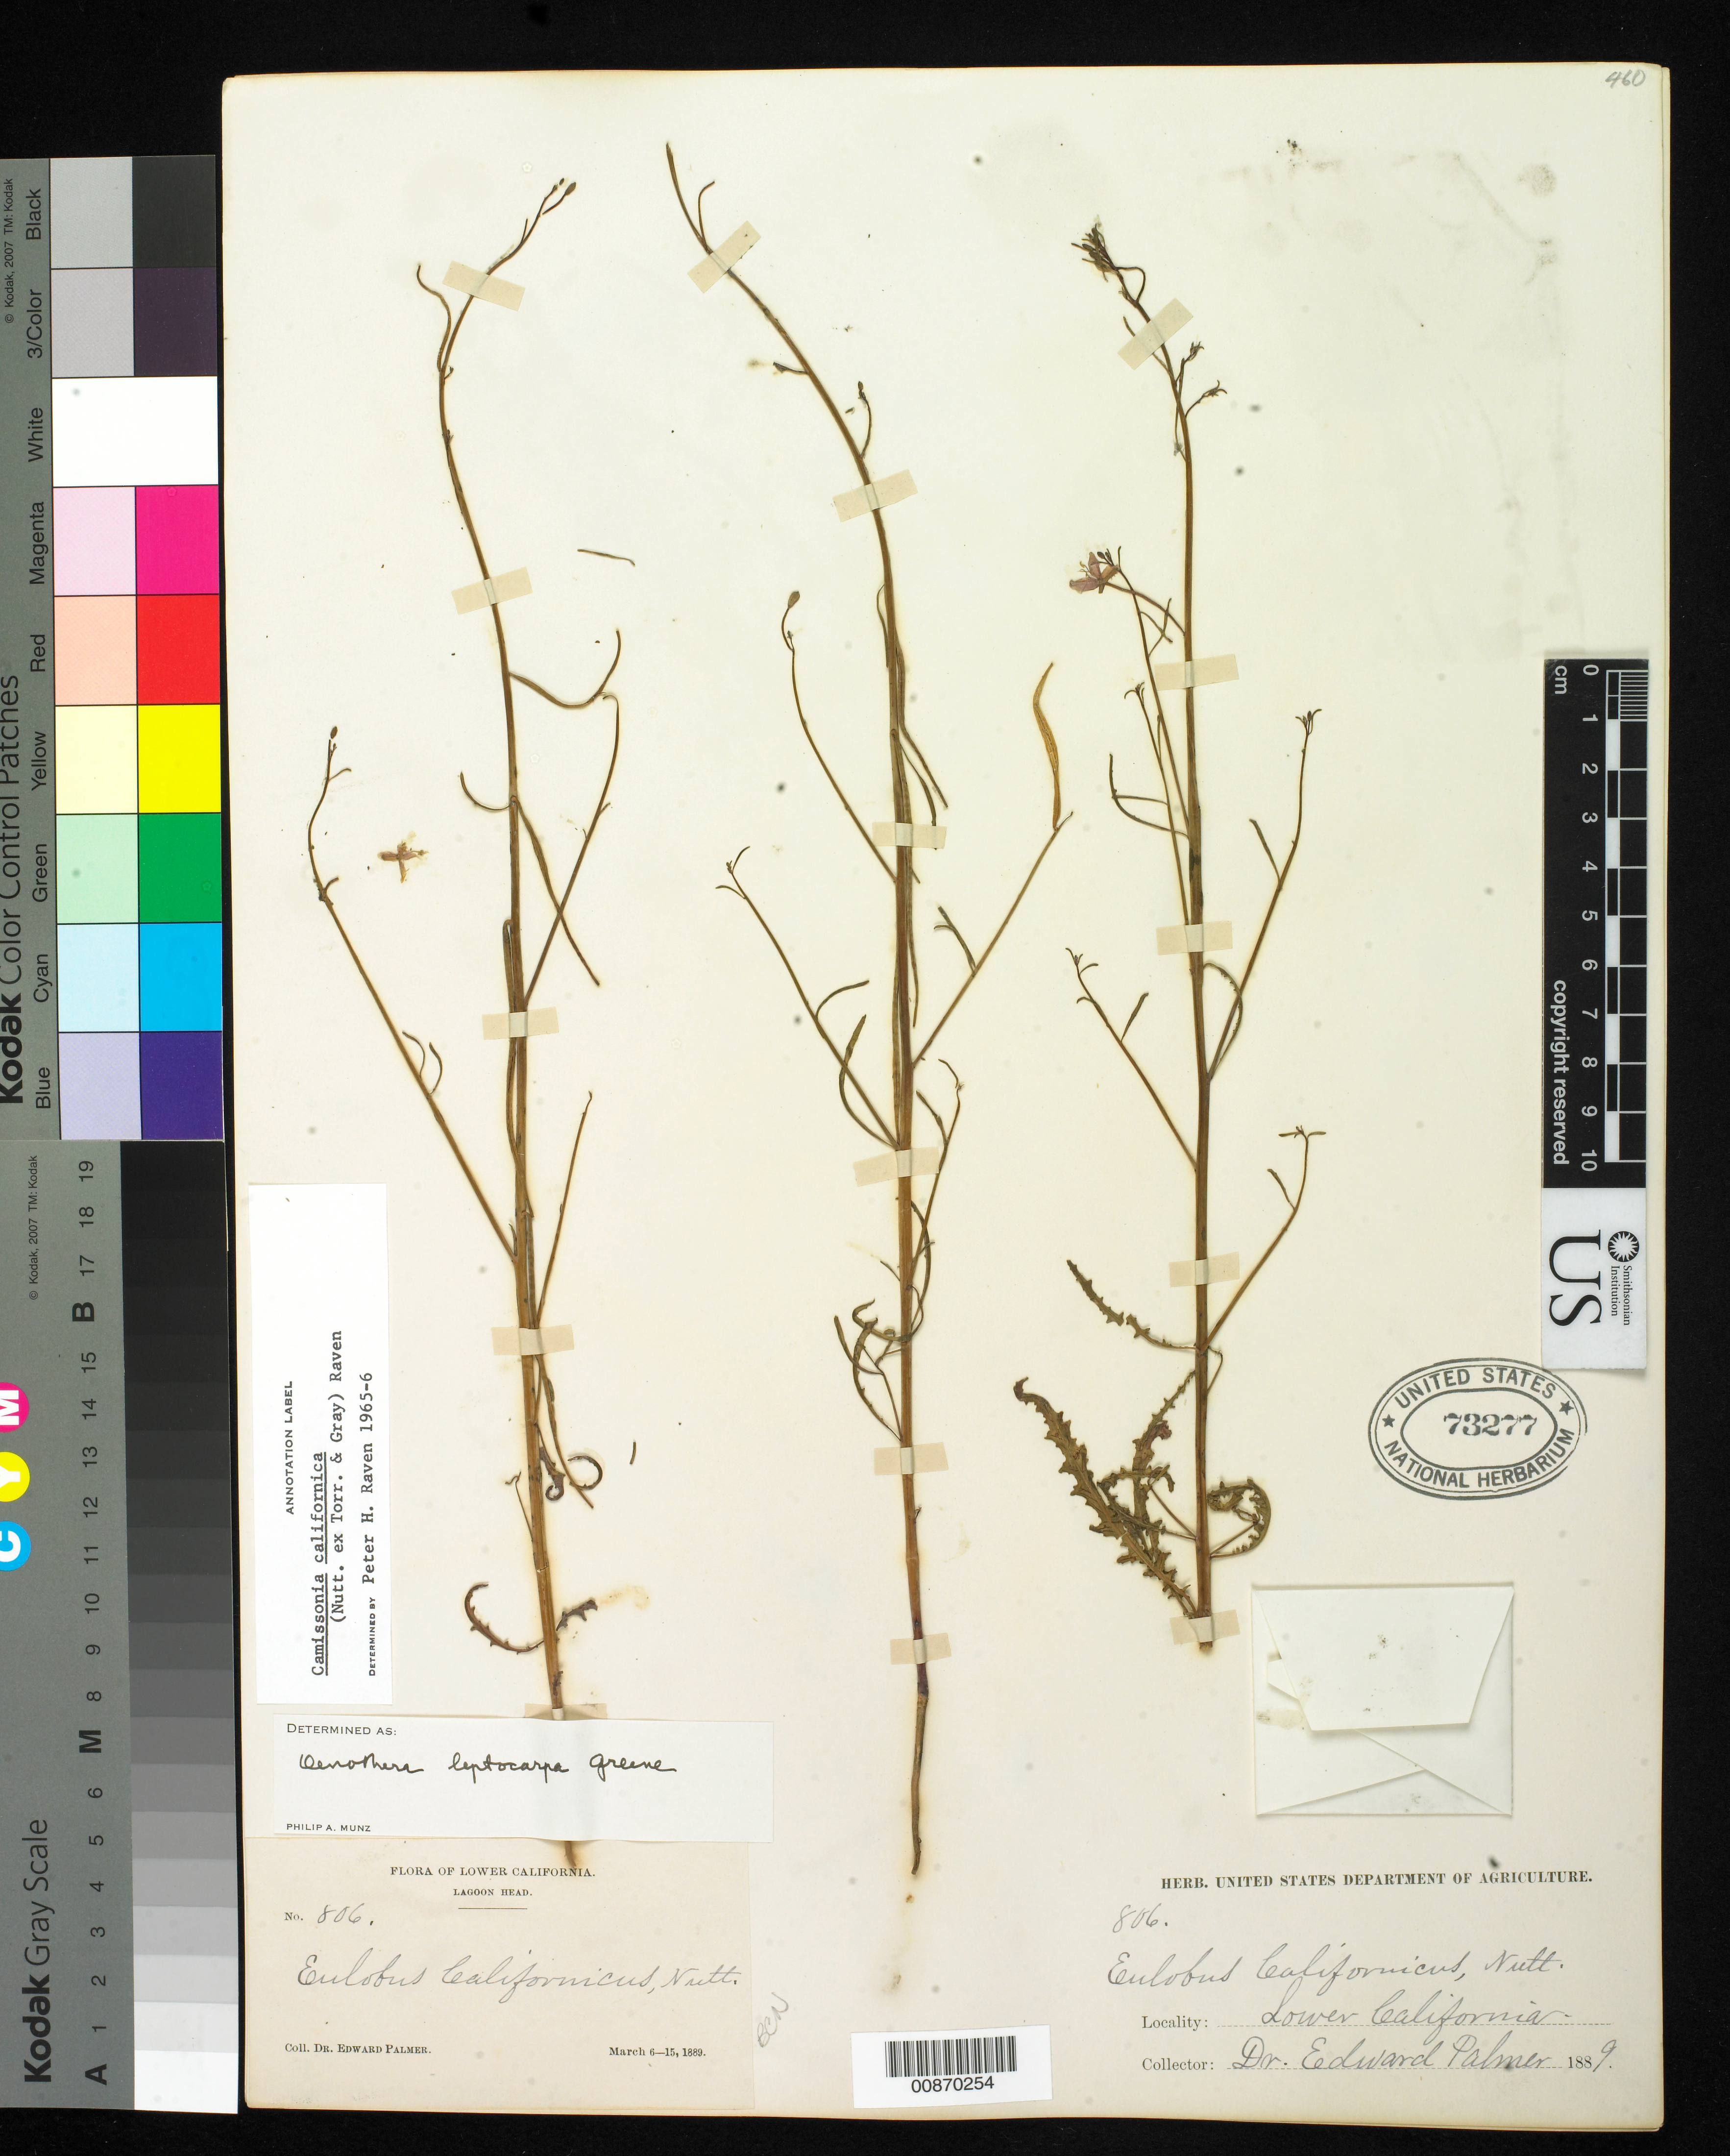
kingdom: Plantae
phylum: Tracheophyta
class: Magnoliopsida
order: Myrtales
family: Onagraceae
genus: Eulobus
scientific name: Eulobus californicus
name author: Nutt. ex Torr. & A. Gray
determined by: Wagner, W. L., (BOT), Smithsonian Institution - National Museum of Natural History (UNITED STATES)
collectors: E. Palmer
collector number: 806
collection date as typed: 06 Mar 1889 to 15 Mar 1889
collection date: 1889-03-06/1889-03-15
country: Mexico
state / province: Baja California Norte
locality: Lower California, Lagoon Head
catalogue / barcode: US 73277